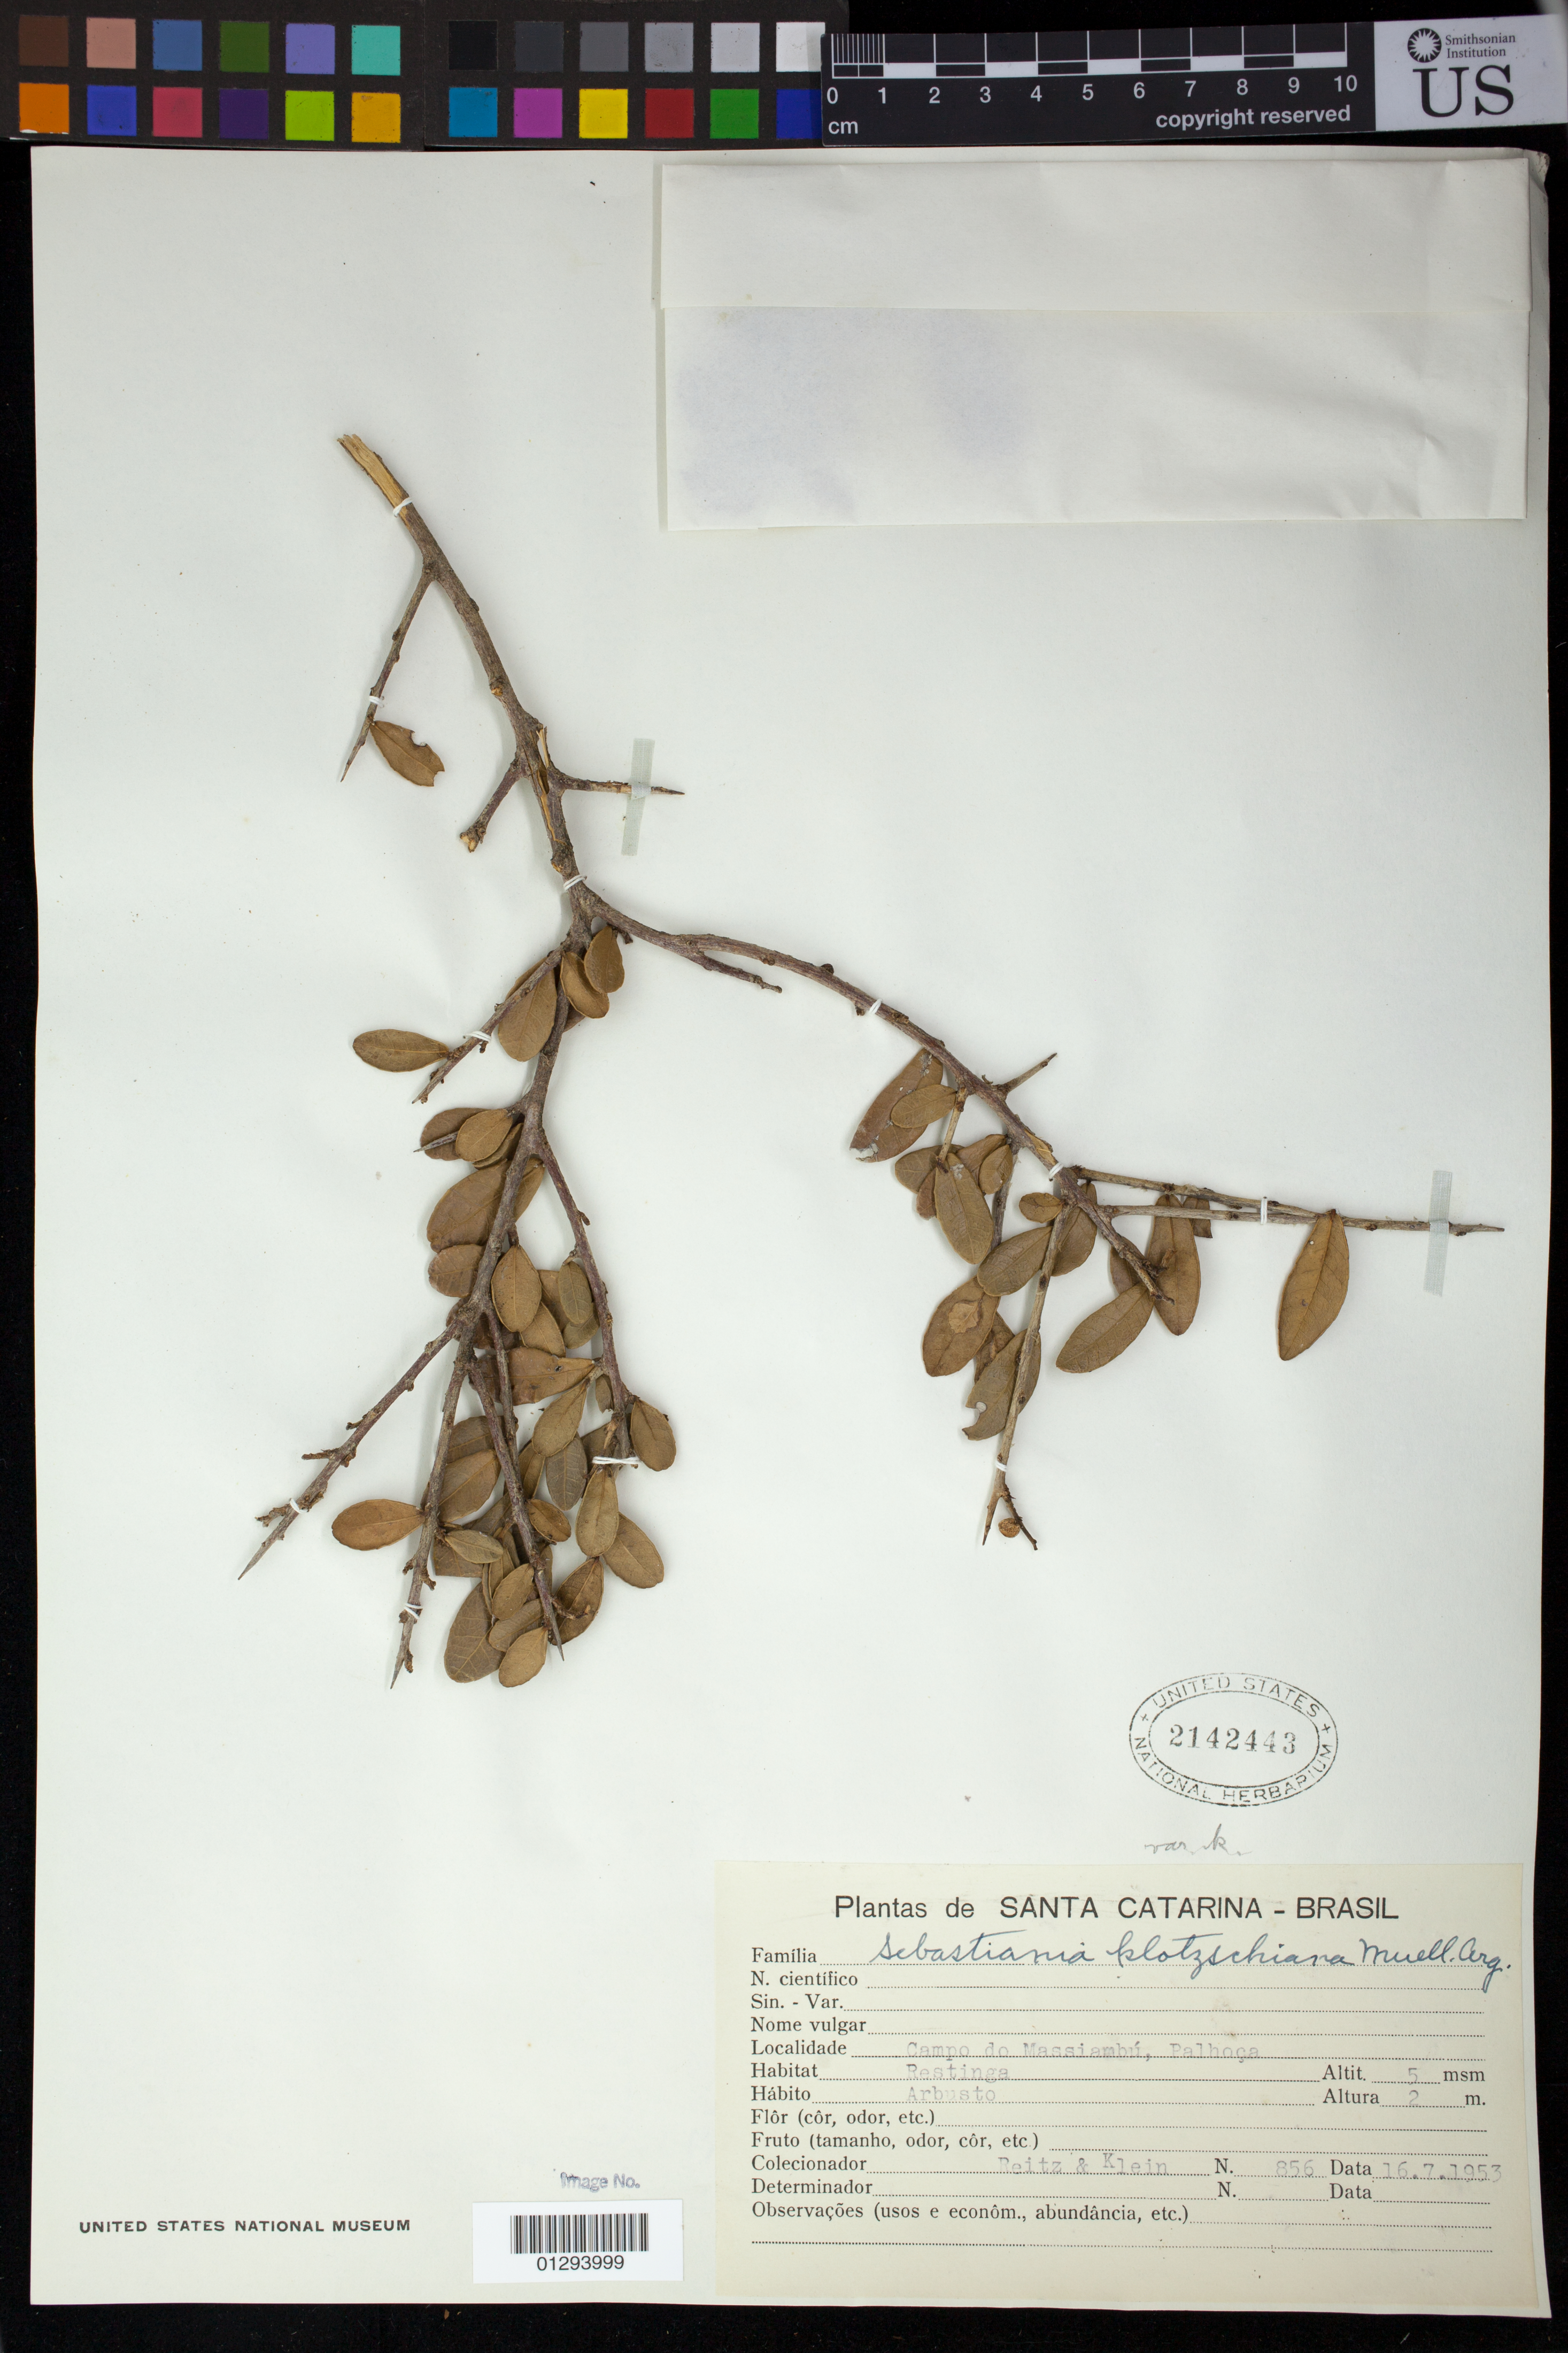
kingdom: Plantae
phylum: Tracheophyta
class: Magnoliopsida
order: Malpighiales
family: Euphorbiaceae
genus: Sebastiania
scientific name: Sebastiania commersoniana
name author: (Baill.) L.B. Sm. & Downs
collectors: R. Reitz & R. M. Klein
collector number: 856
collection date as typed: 16 Jul 1953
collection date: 1953-07-16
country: Brazil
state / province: Santa Catarina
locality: Campo do Massiambú, Palhoça.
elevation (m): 5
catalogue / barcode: US 2142443